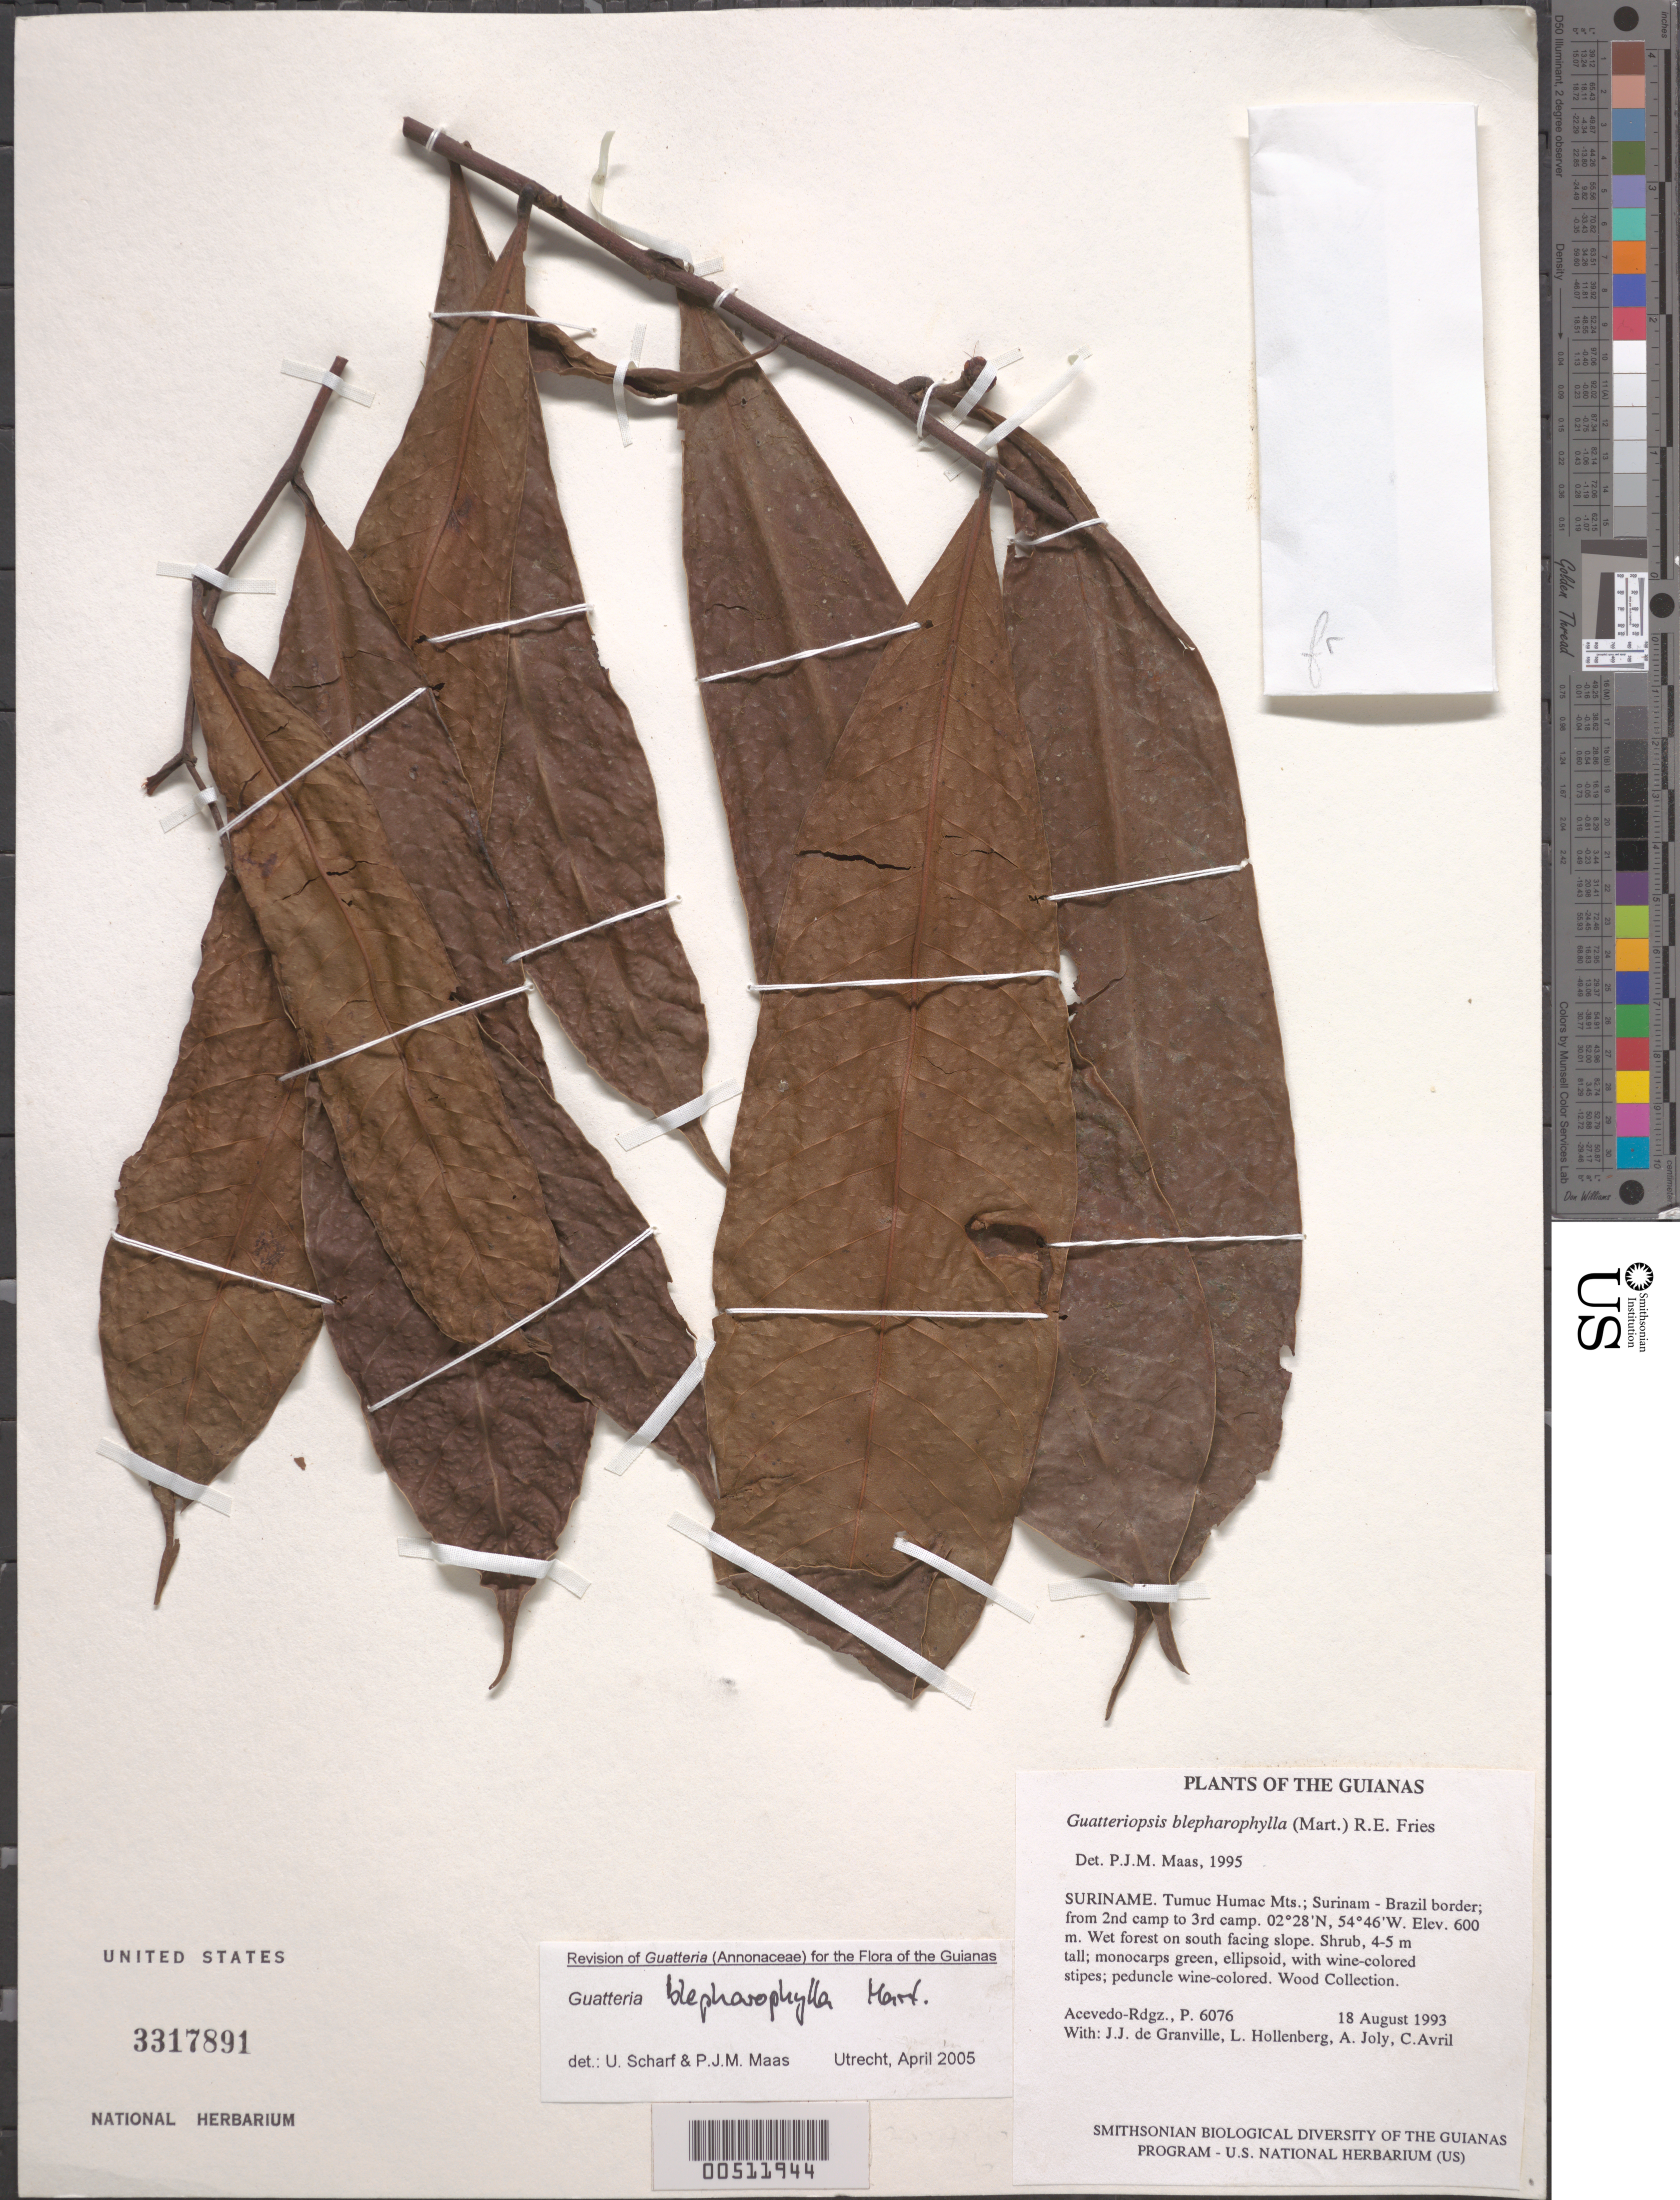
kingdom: Plantae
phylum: Tracheophyta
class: Magnoliopsida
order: Magnoliales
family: Annonaceae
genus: Guatteria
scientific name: Guatteria blepharophylla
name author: Mart.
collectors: P. Acevedo-Rodr.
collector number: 6076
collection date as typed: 18 Aug 1993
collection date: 1993-08-18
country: Suriname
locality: Tumuc Humac Mts.; Surinam - Brazil border; from 2nd camp to 3rd camp.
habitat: Wet forest on south facing slope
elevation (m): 600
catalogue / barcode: US 3317891